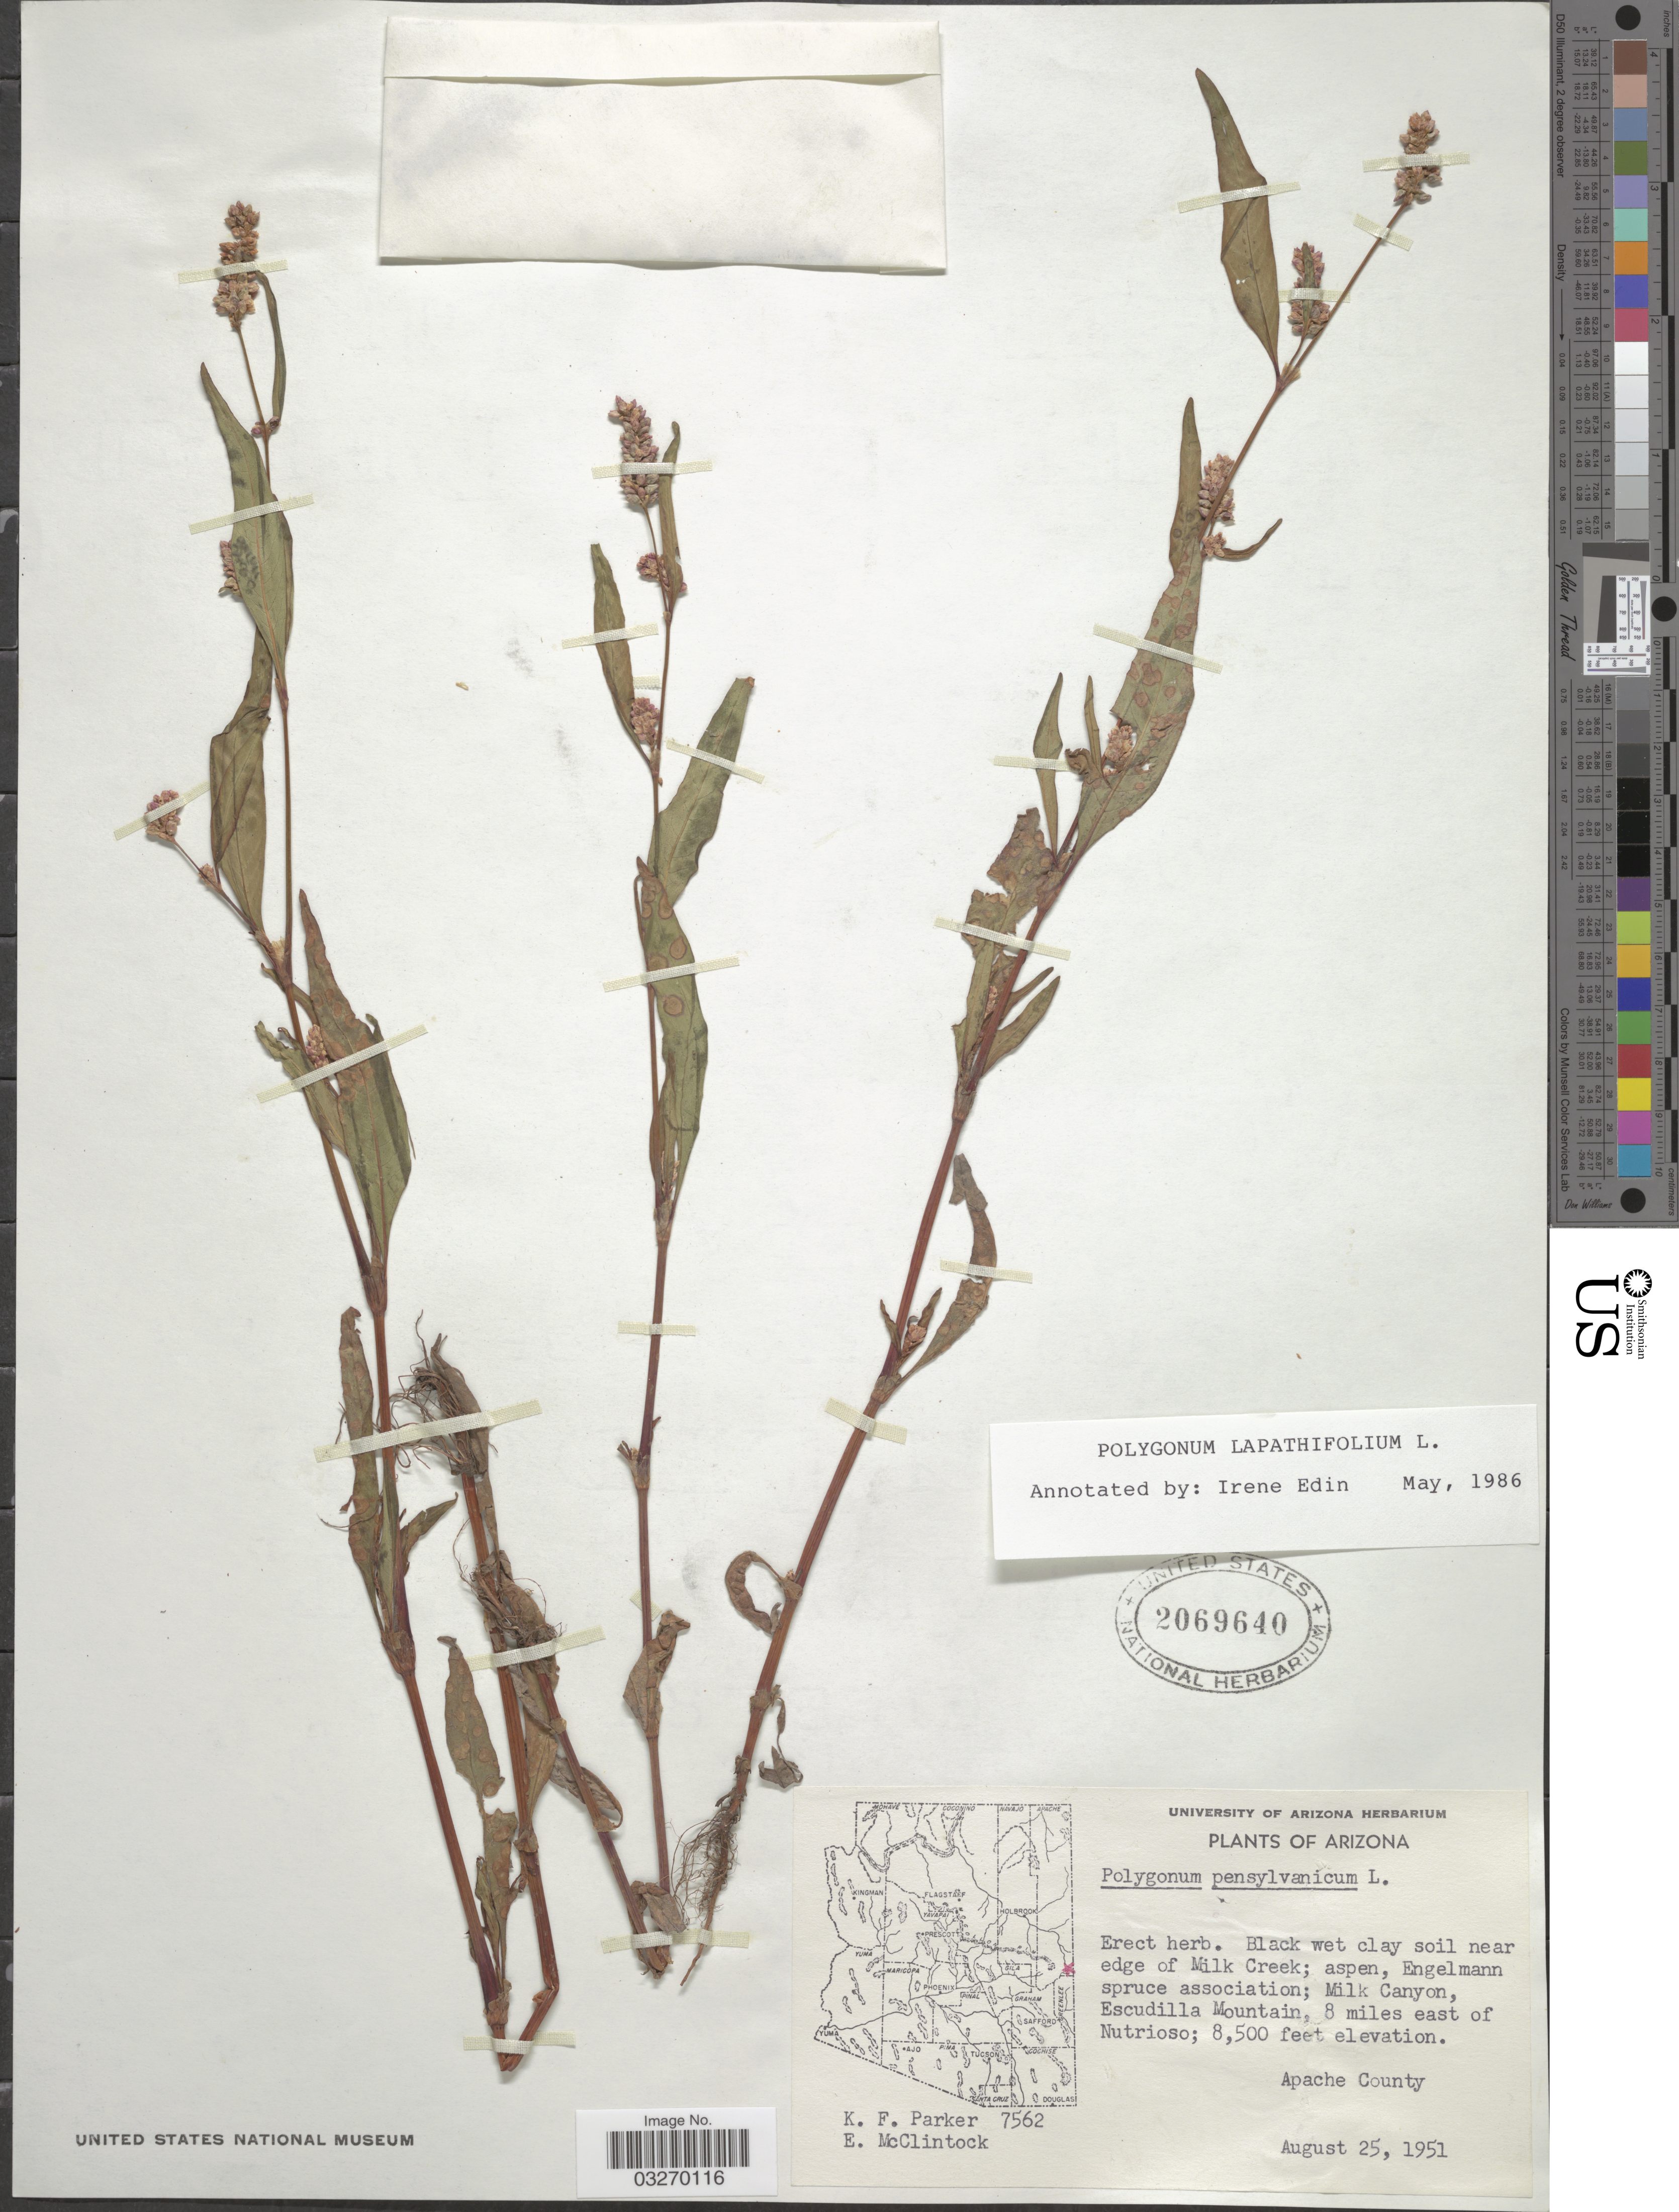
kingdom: Plantae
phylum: Tracheophyta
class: Magnoliopsida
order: Caryophyllales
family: Polygonaceae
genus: Persicaria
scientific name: Persicaria lapathifolia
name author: (L.) Delarbre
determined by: Atha, D. E.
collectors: K. F. Parker & E. McClintock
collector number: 7562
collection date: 1951-08-25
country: United States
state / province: Arizona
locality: Near edge of Milk Creek. Milk Canyon, Escudilla Mountain, 8 miles east of Nutrioso. Apache County.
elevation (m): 2591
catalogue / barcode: US 2069640